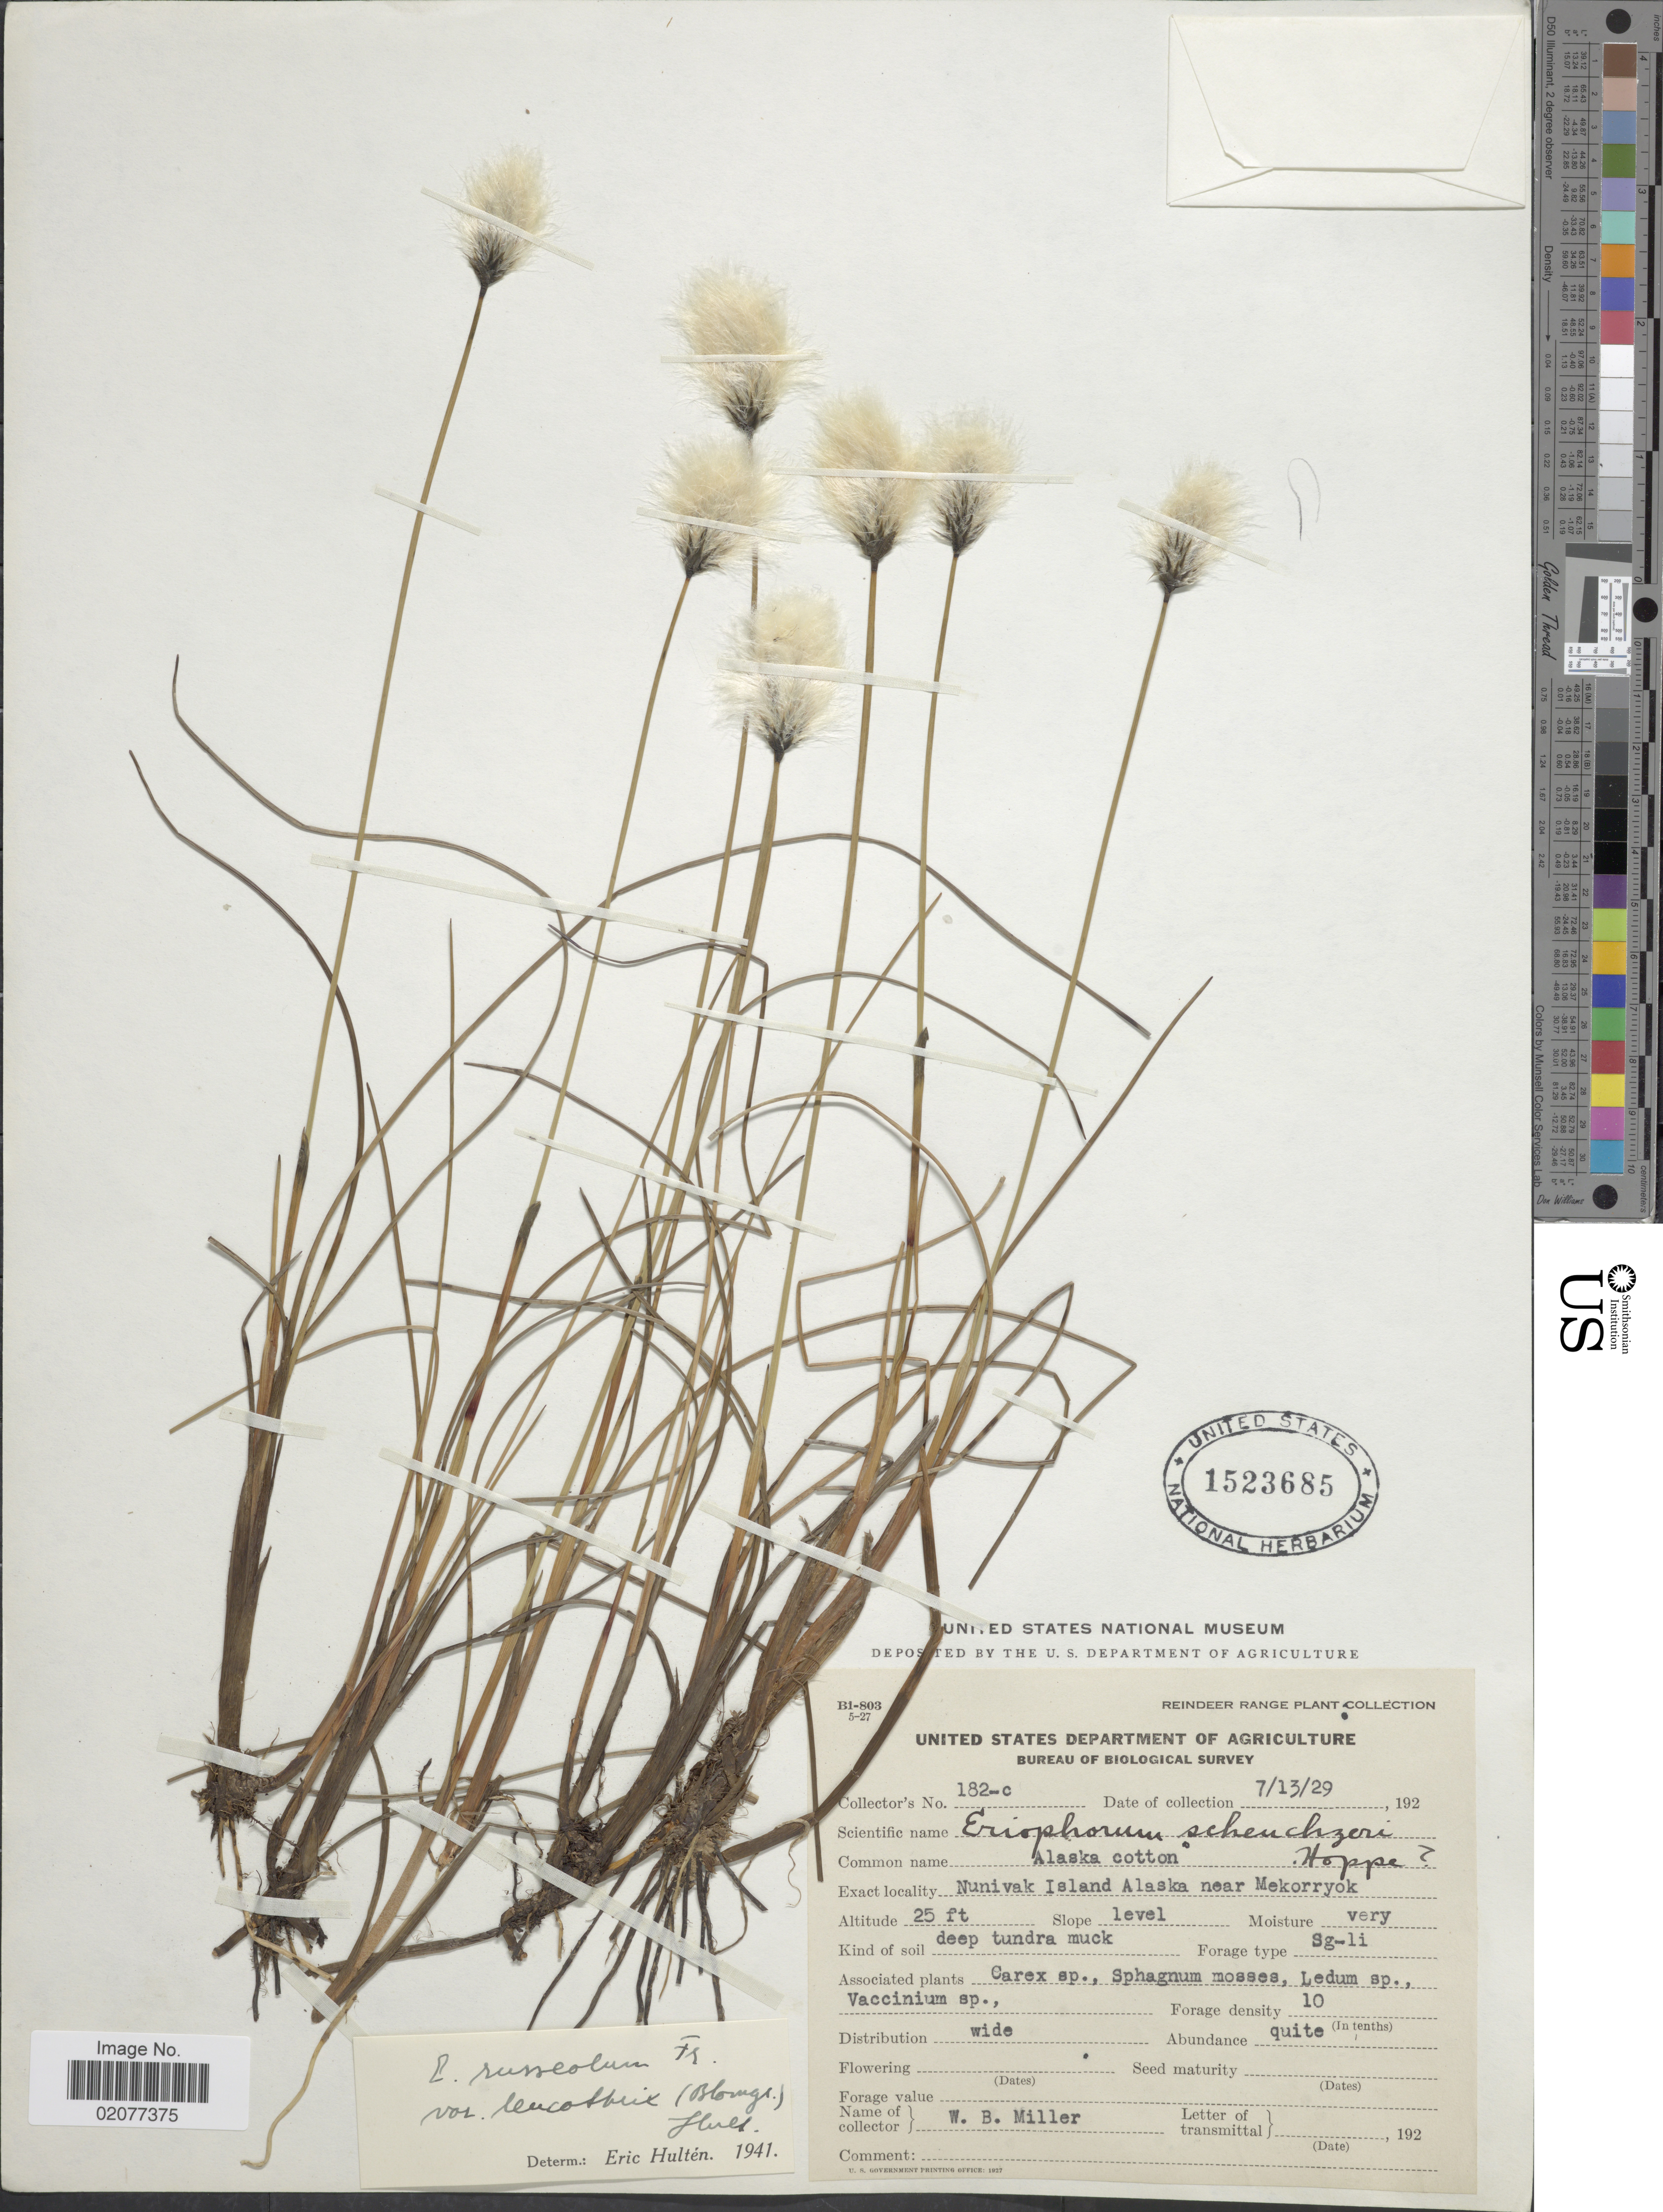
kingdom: Plantae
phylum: Tracheophyta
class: Liliopsida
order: Poales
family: Cyperaceae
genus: Eriophorum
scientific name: Eriophorum chamissonis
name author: C.A. Mey.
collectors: W. Miller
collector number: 182-c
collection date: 1929-07-13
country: United States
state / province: Alaska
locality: Nunivak Island Alaska near Mekorryok.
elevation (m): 8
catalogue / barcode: US 1523685